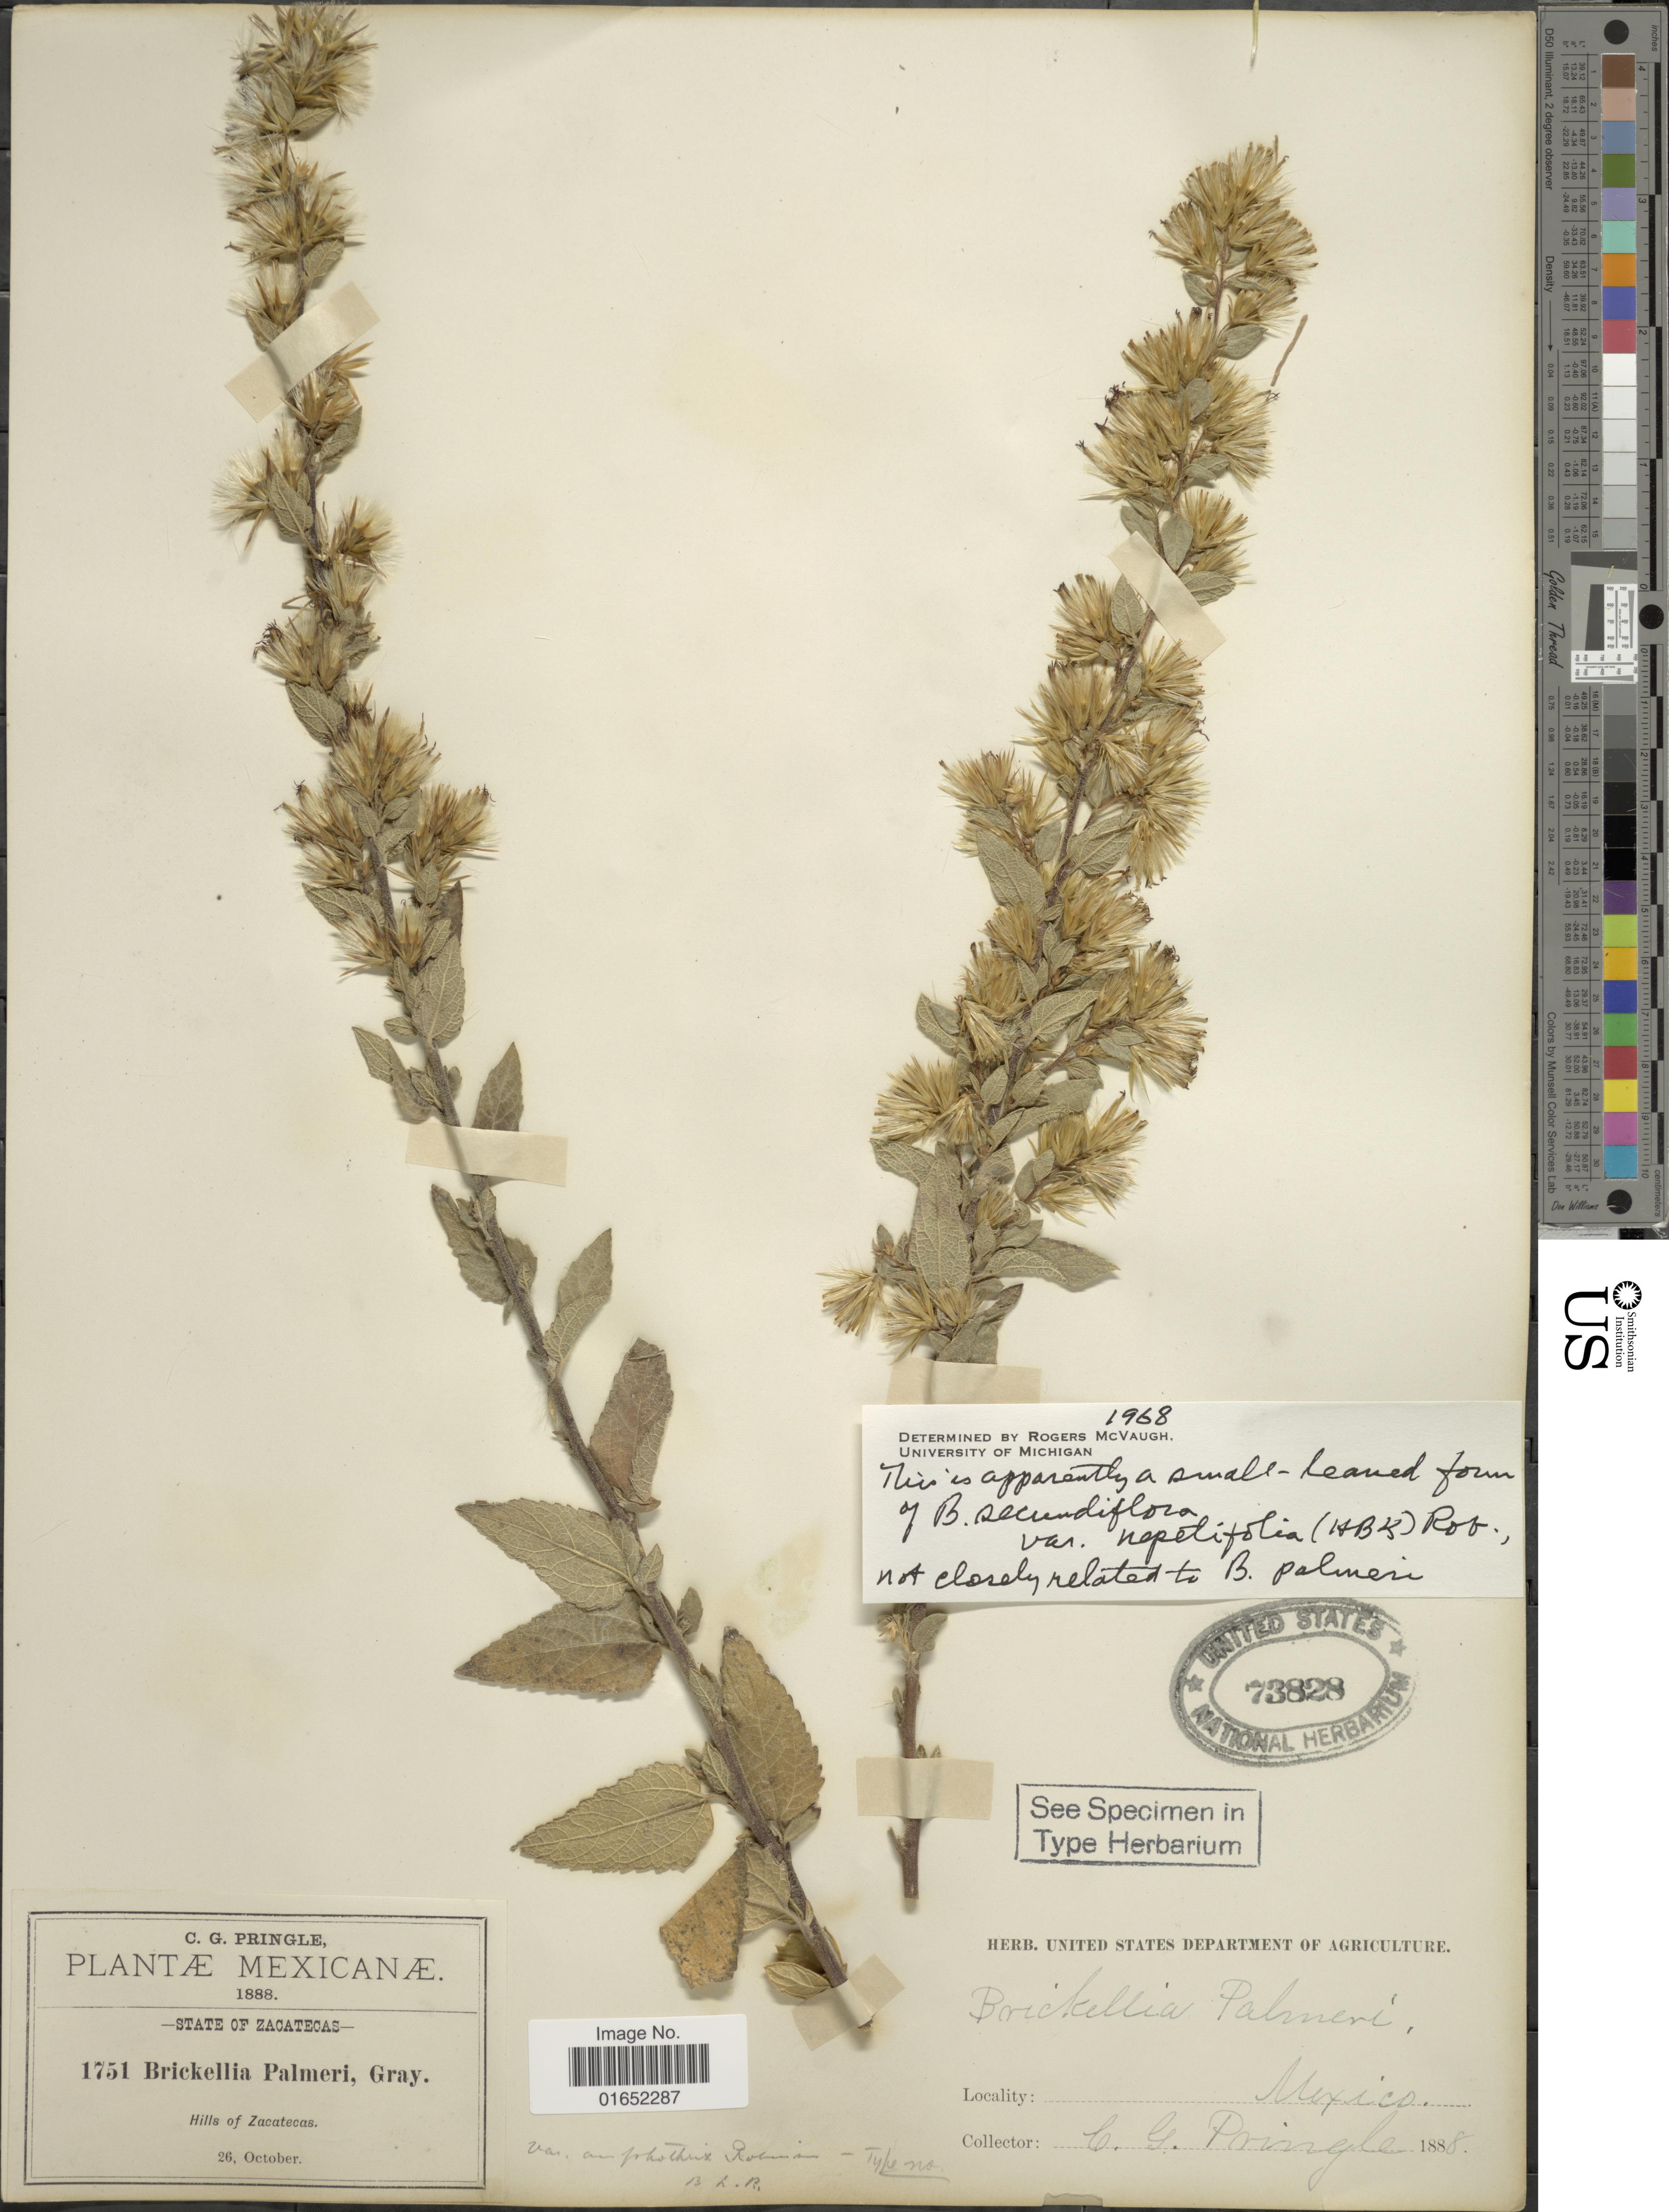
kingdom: Plantae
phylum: Tracheophyta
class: Magnoliopsida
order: Asterales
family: Asteraceae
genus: Brickellia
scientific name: Brickellia secundiflora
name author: (Lag.) A. Gray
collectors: C. G. Pringle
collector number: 1751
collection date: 1888-10-26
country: Mexico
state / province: Zacatecas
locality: Hills of Zacatecas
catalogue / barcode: US 73828